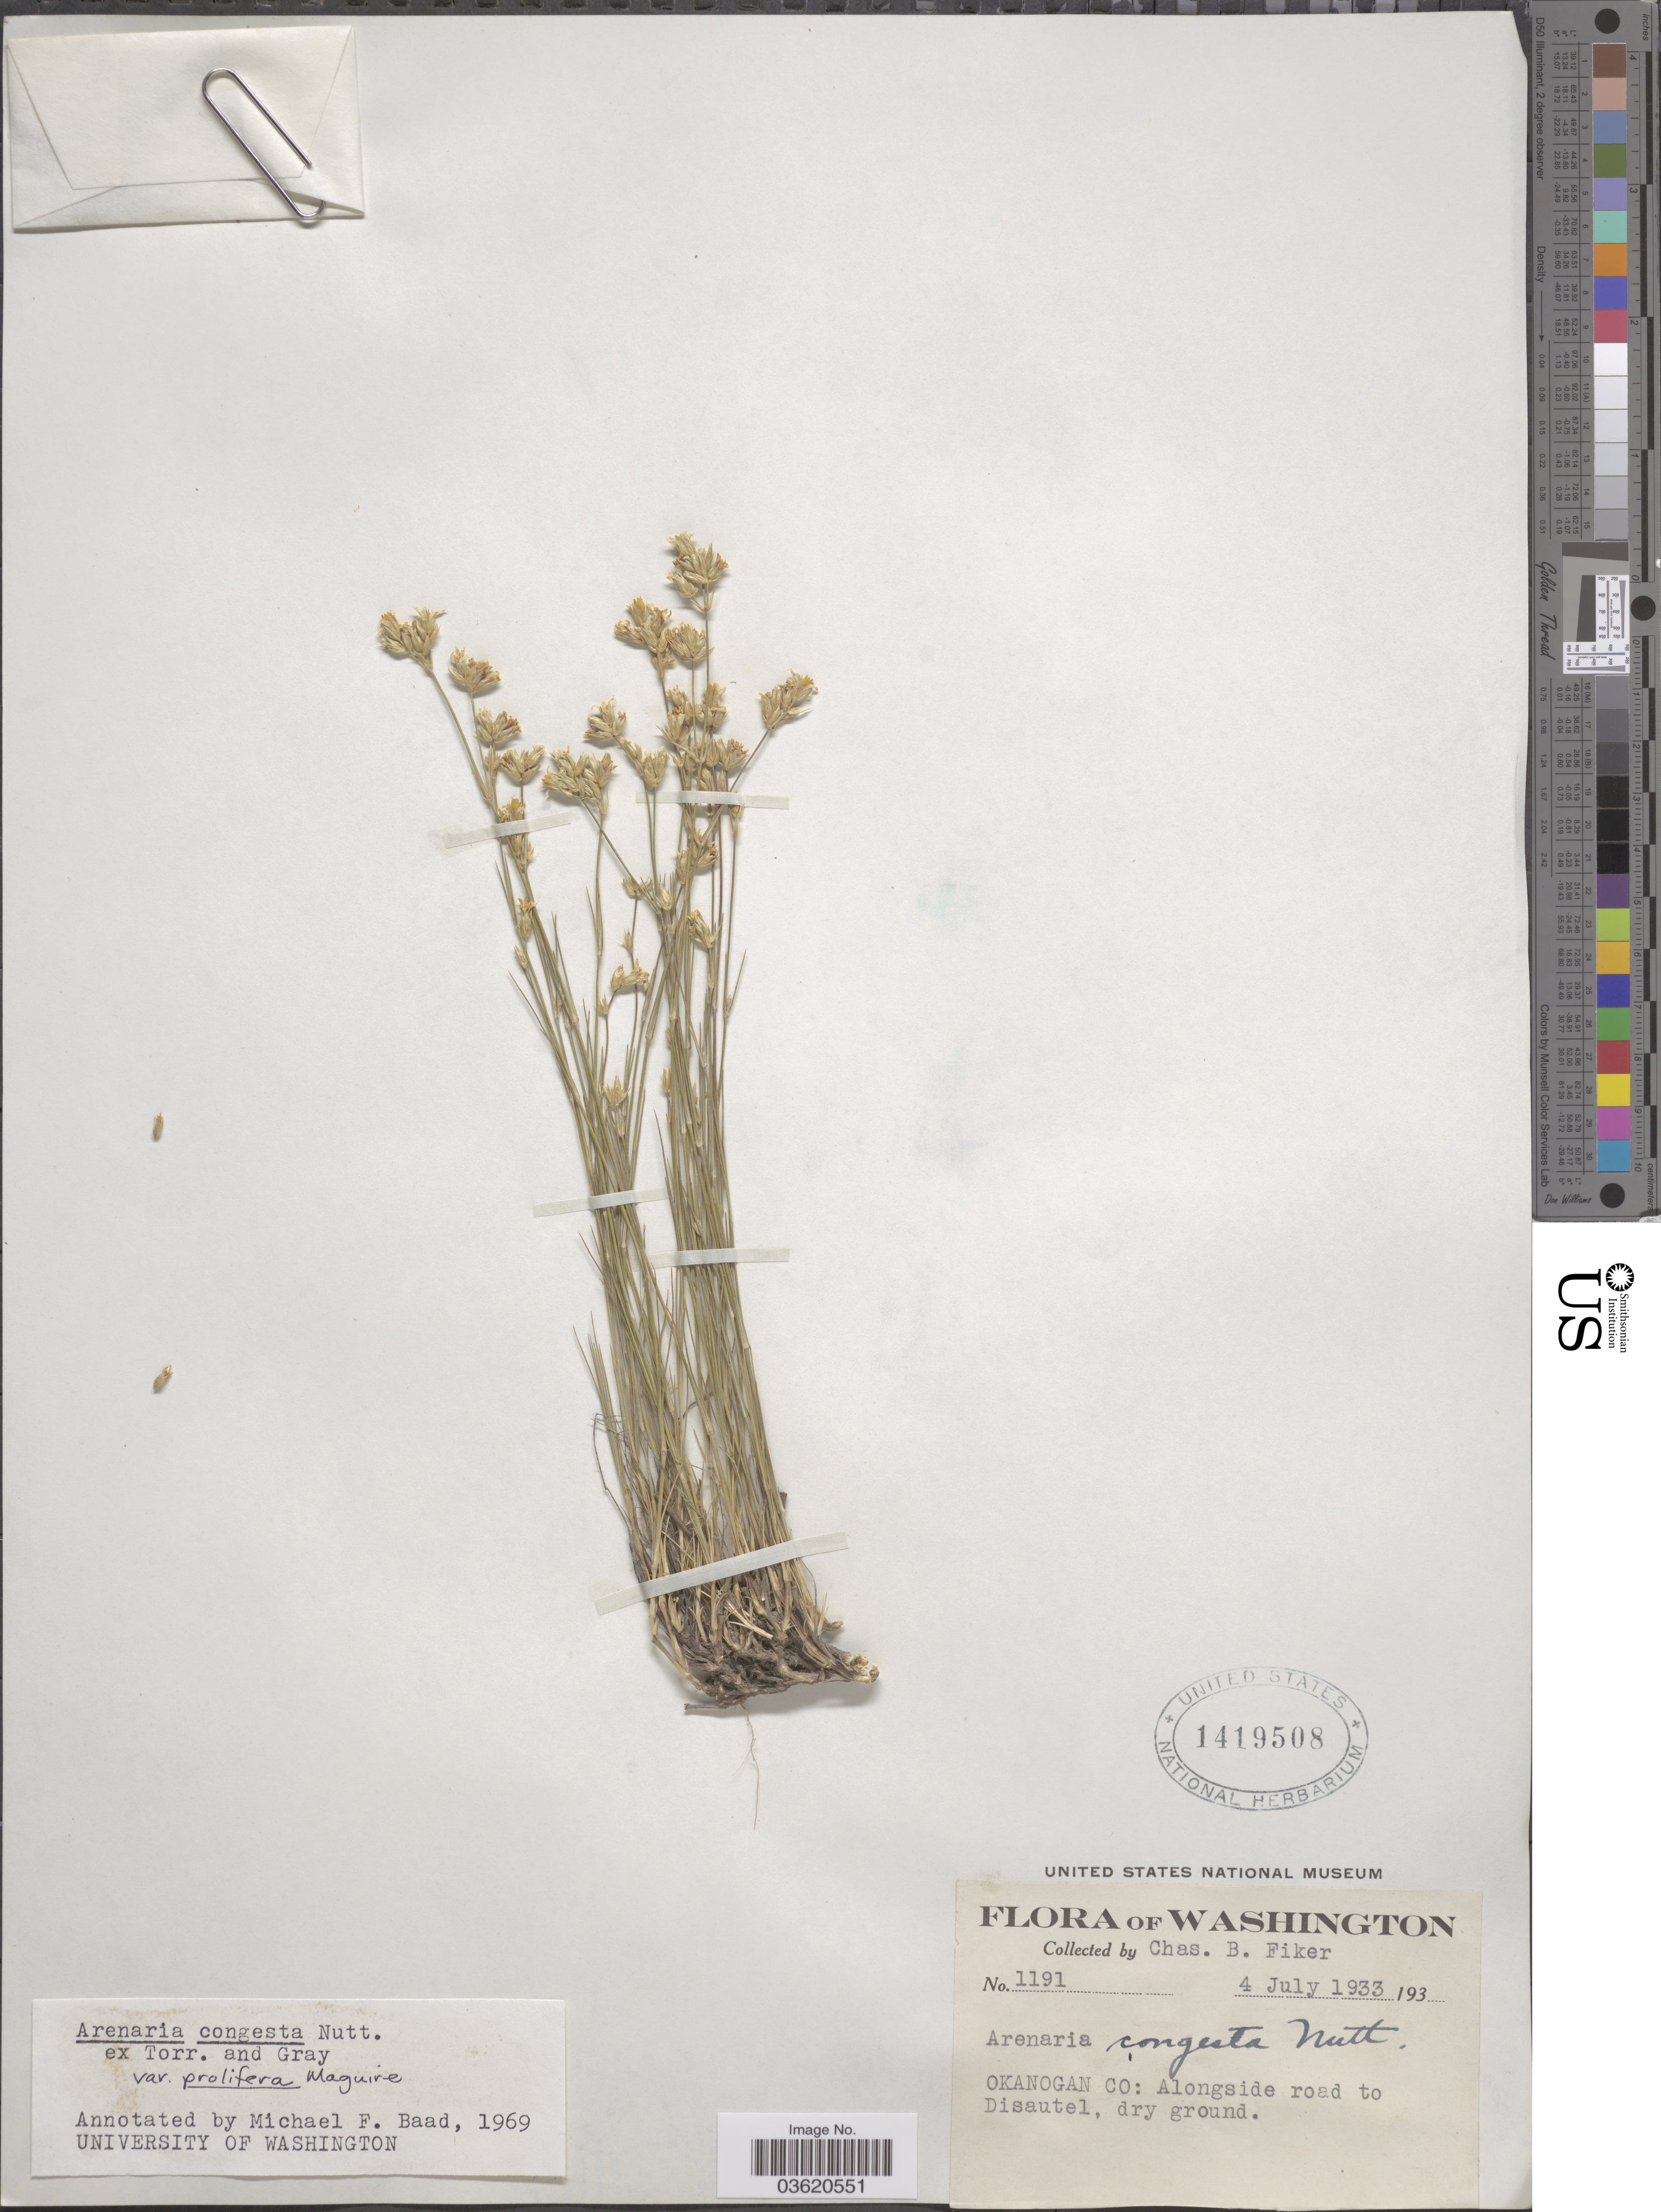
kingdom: Plantae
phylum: Tracheophyta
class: Magnoliopsida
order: Caryophyllales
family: Caryophyllaceae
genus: Eremogone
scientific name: Eremogone congesta var. prolifera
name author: (Maguire) R.L. Hartm. & Rabeler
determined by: U.S. National Herbarium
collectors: C. Fiker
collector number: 1191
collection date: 1933-07-04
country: United States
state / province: Washington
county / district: Okanogan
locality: Okanogan Co: Alongside road to Disautel.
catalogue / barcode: US 1419508